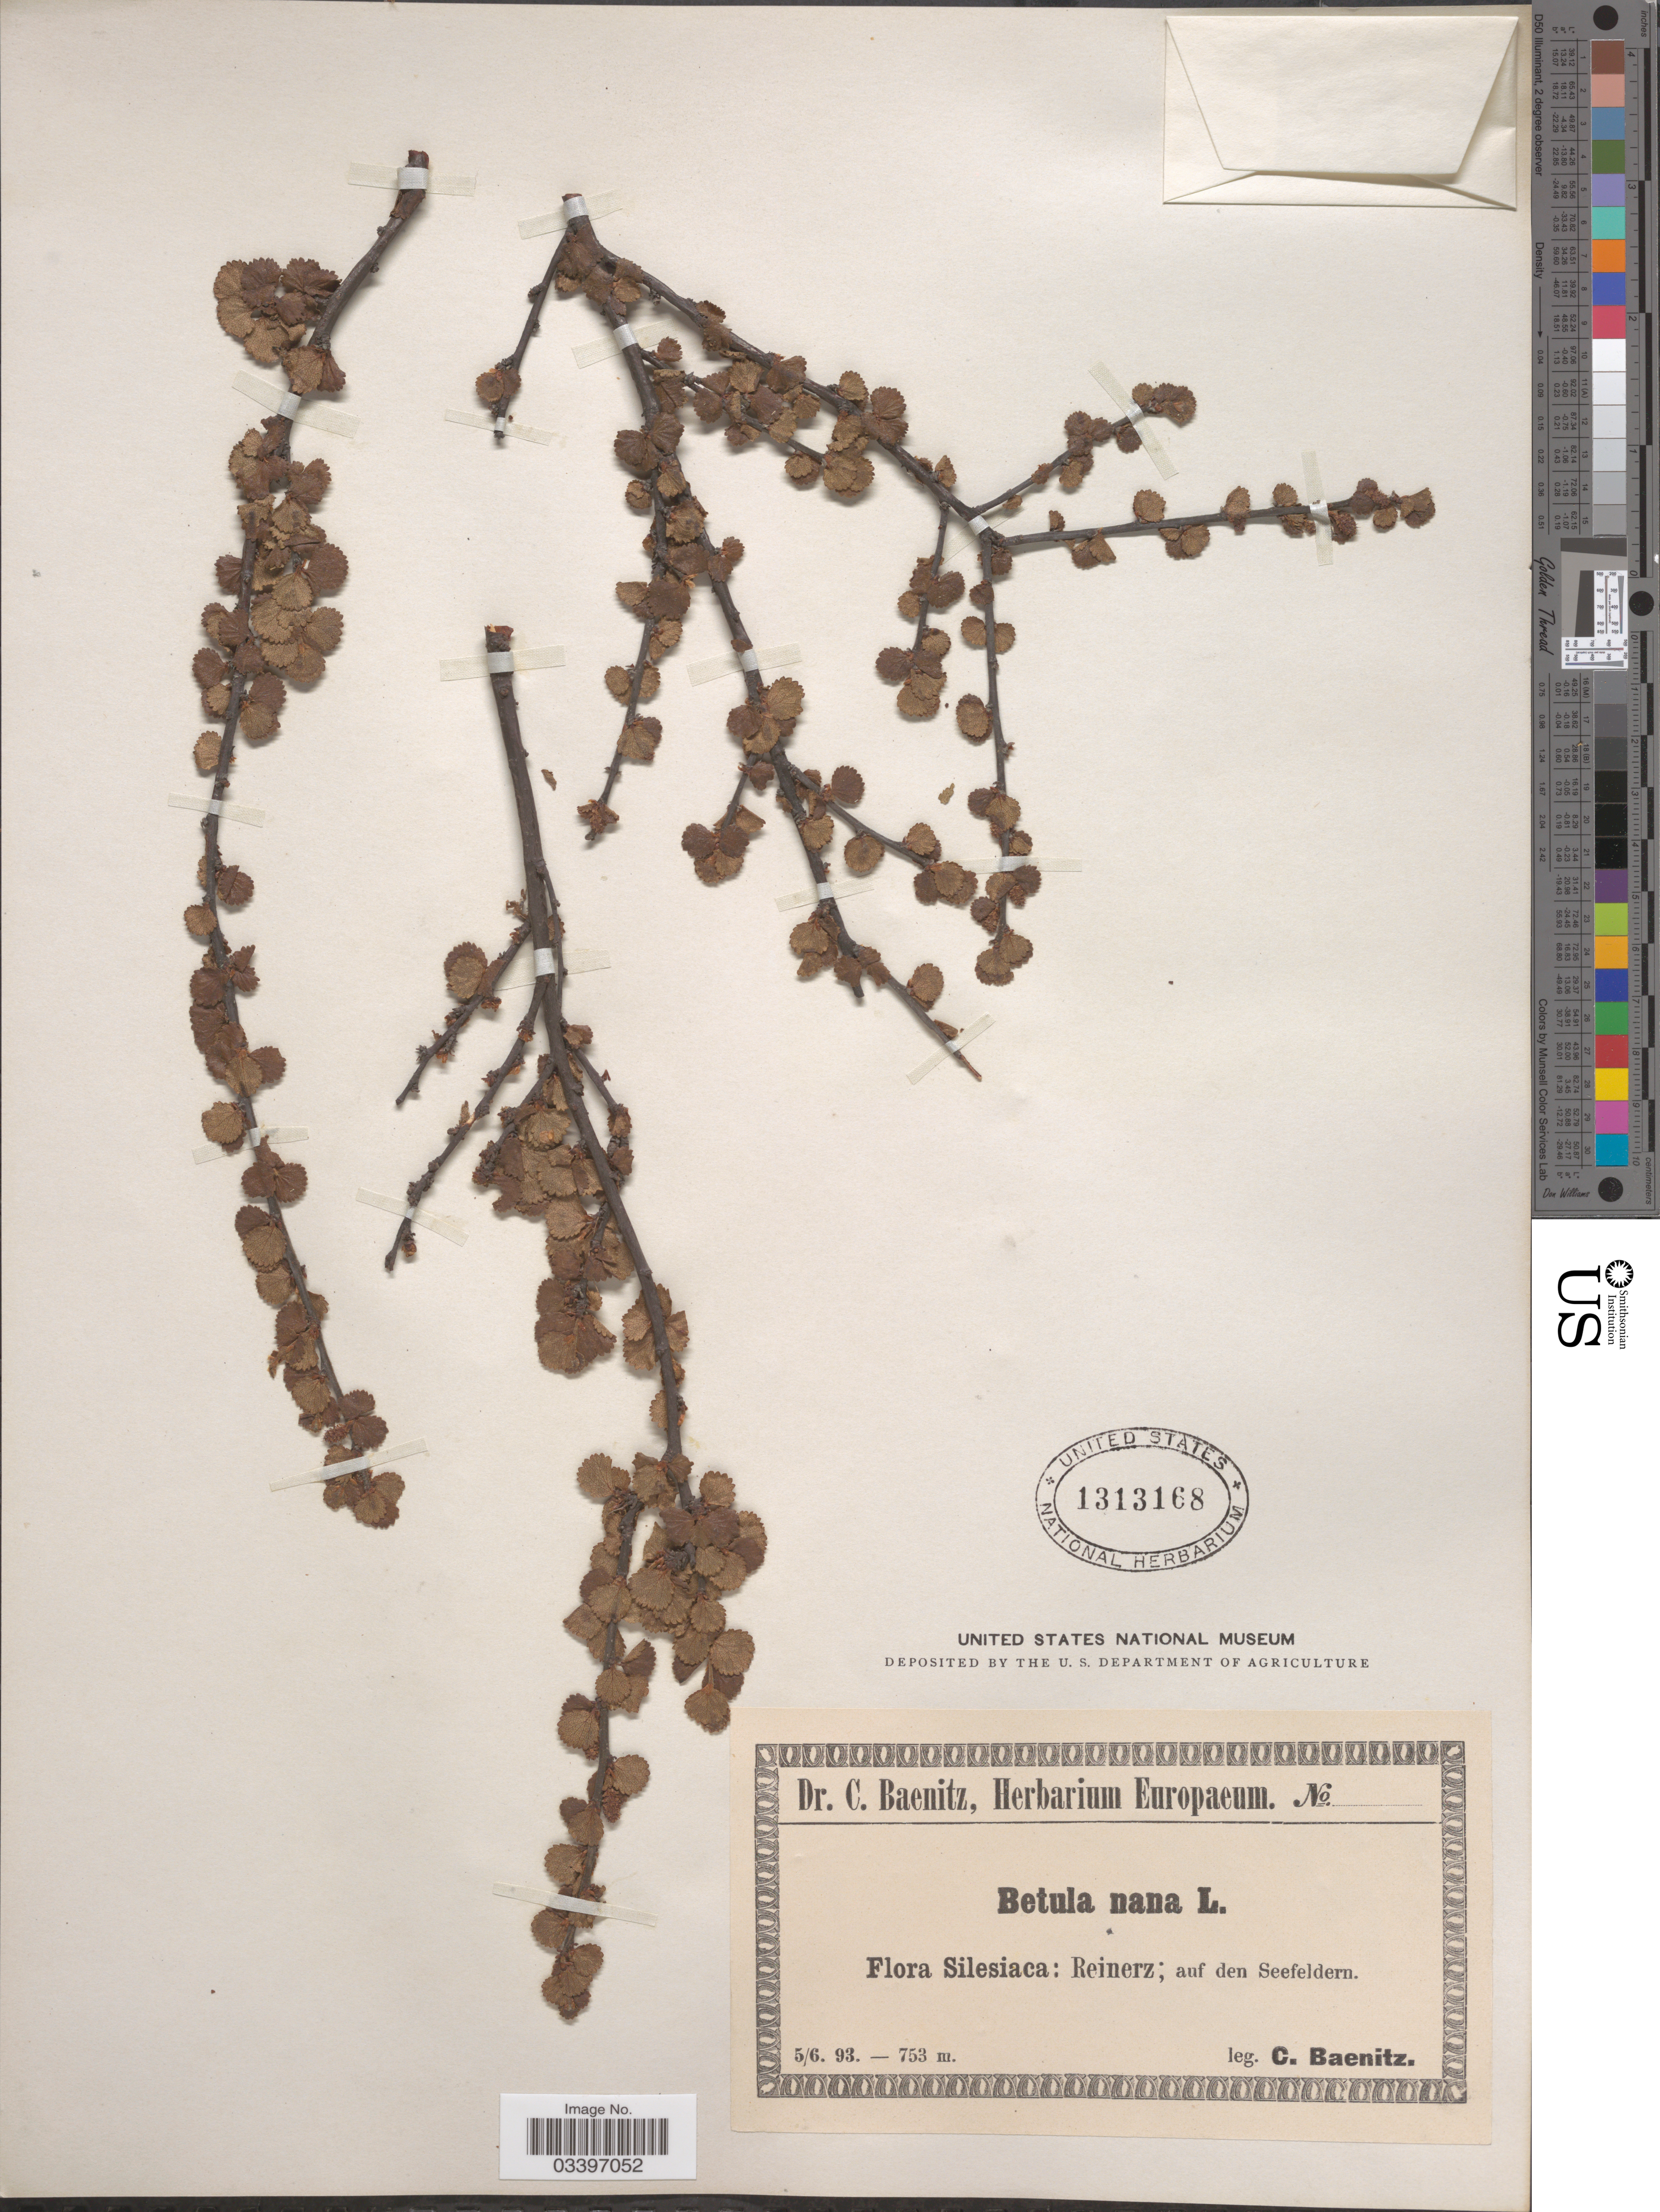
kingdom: Plantae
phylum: Tracheophyta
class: Magnoliopsida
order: Fagales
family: Betulaceae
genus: Betula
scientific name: Betula nana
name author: L.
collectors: C. G. Baenitz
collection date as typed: Transcribed d/m/y: 5/6/93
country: Poland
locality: Silesiaca: Reinerz; auf den Seefeldern.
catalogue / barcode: US 1313168